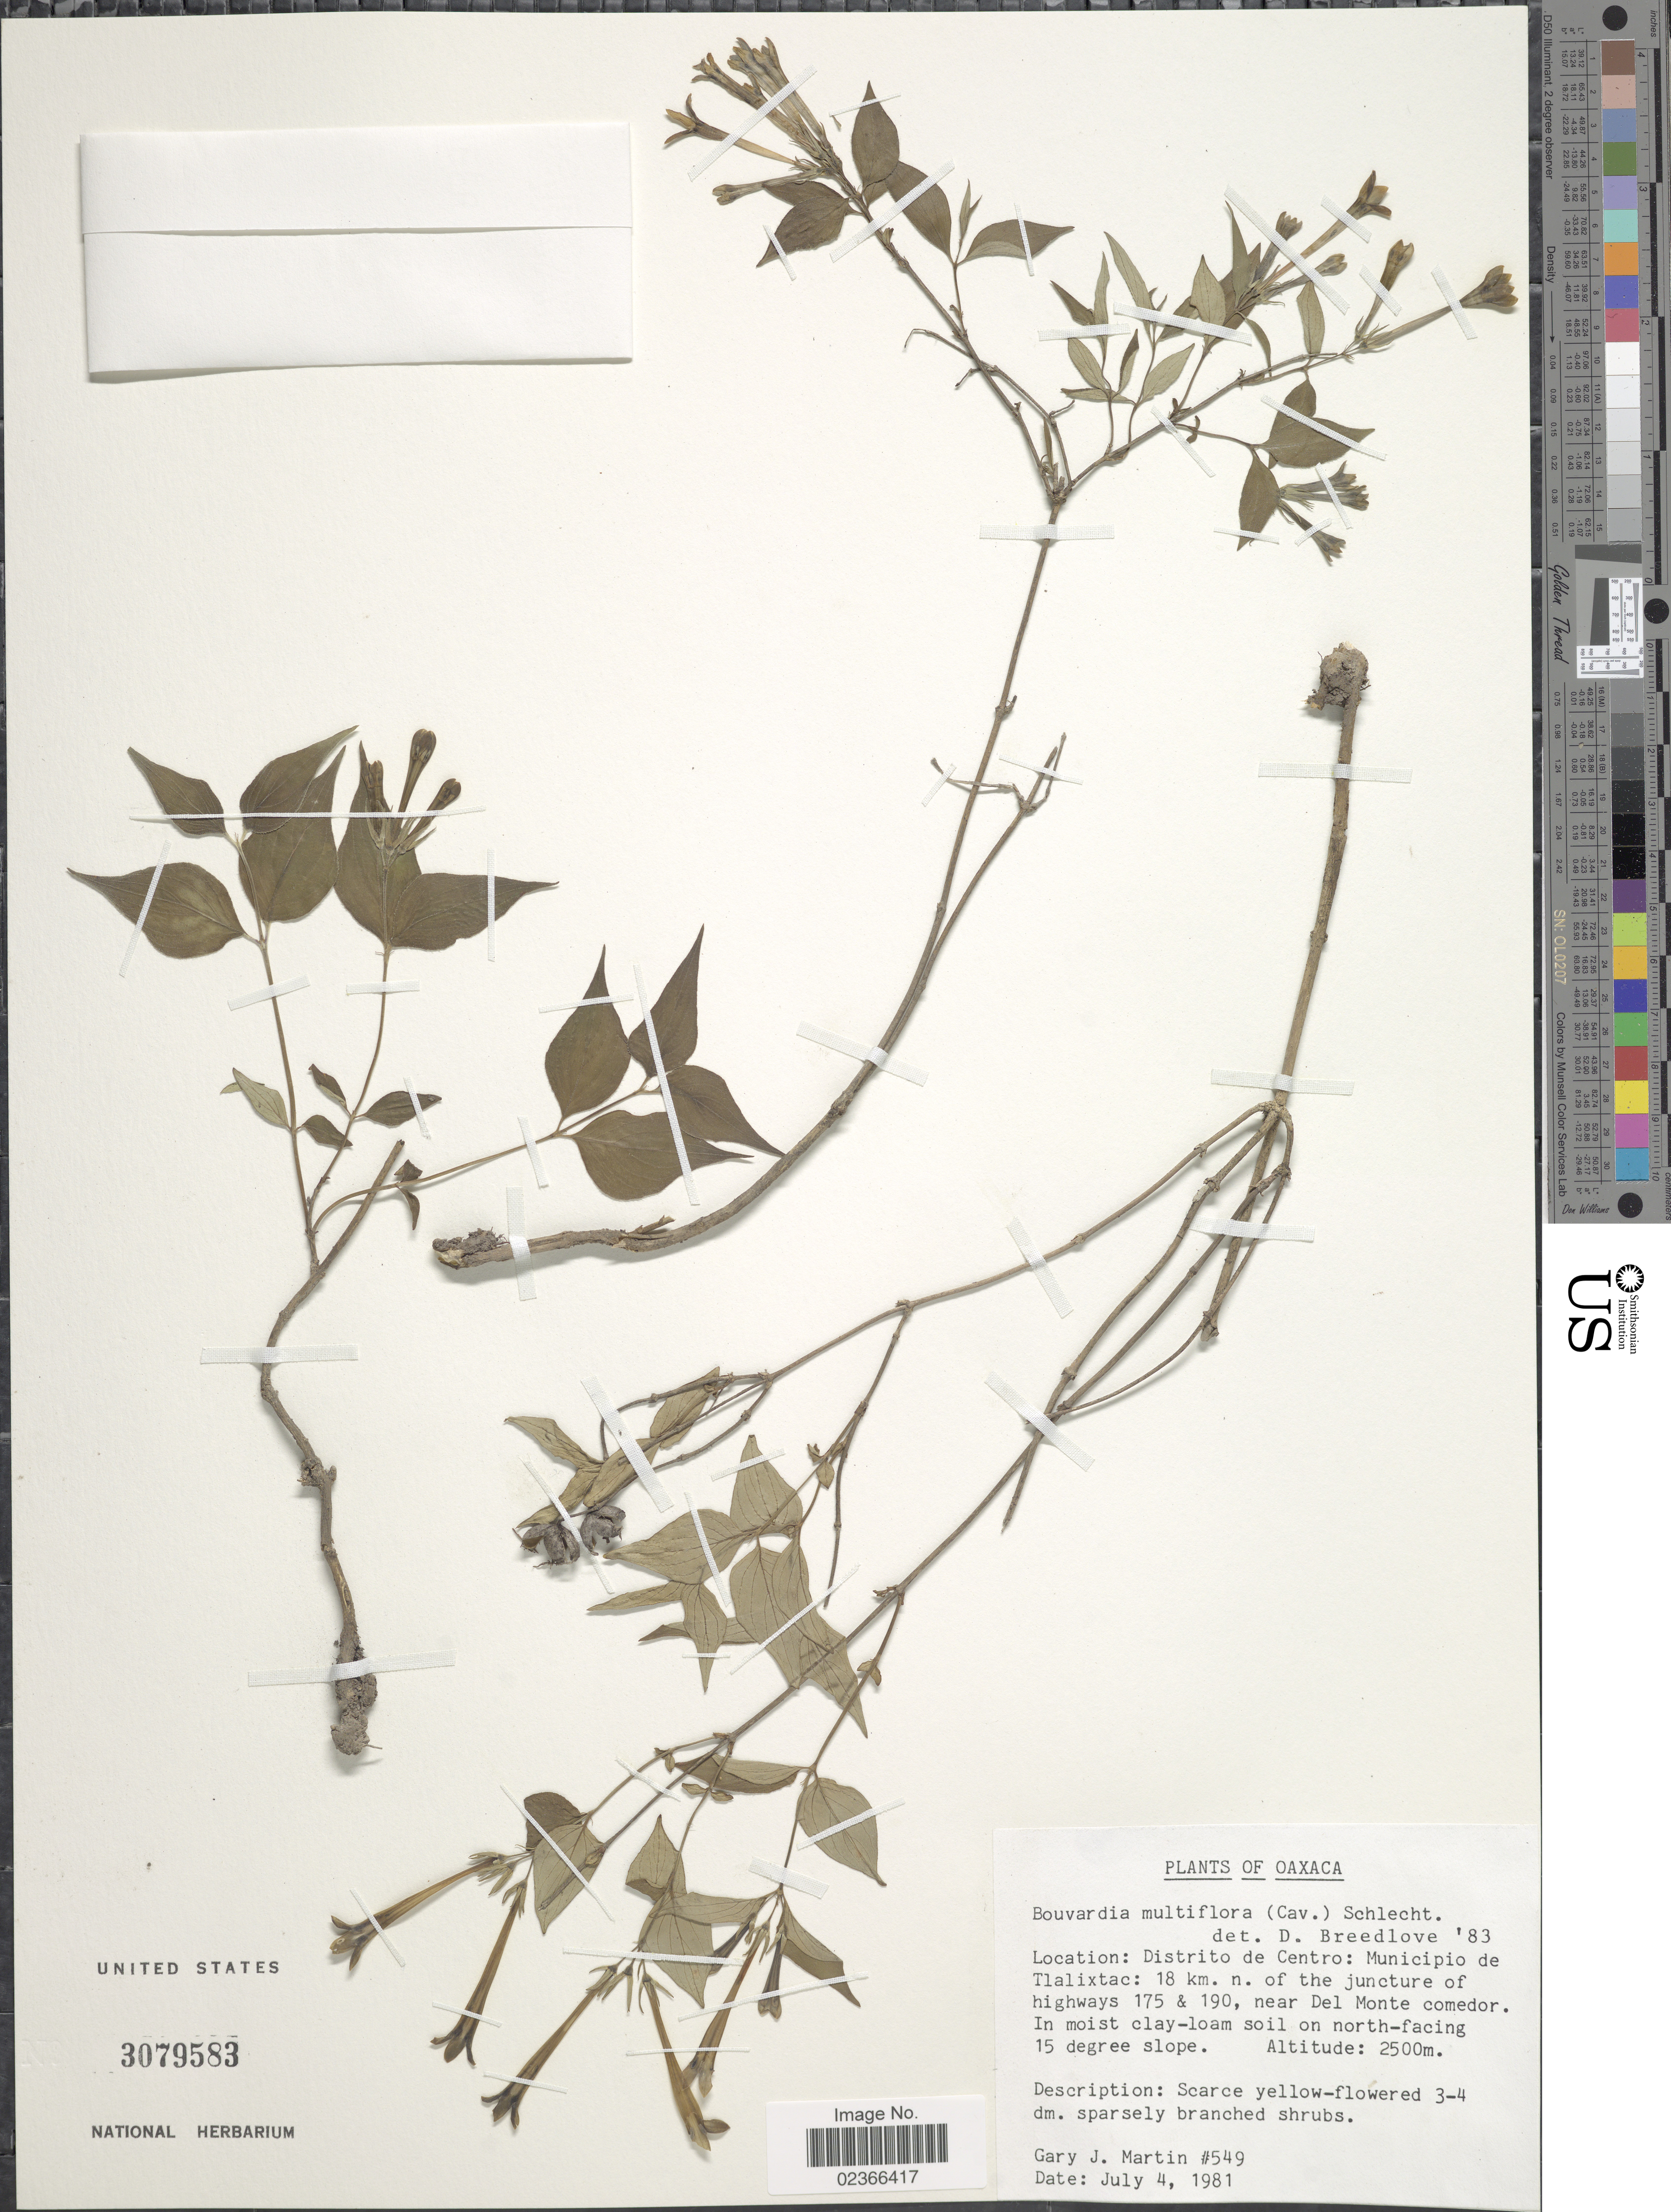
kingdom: Plantae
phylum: Tracheophyta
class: Magnoliopsida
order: Gentianales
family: Rubiaceae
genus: Bouvardia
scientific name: Bouvardia multiflora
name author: (Cav.) Schult.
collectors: G. J. Martin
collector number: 549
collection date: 1981-07-04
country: Mexico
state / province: Oaxaca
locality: Distrito de Centro: Municipio de Tlalixtac: 18 km. n. of the juncture of highways 175 & 190, near Del Monte comedor. In moist clay loam soil on north facing 15 degree slope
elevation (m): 2500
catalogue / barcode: US 3079583